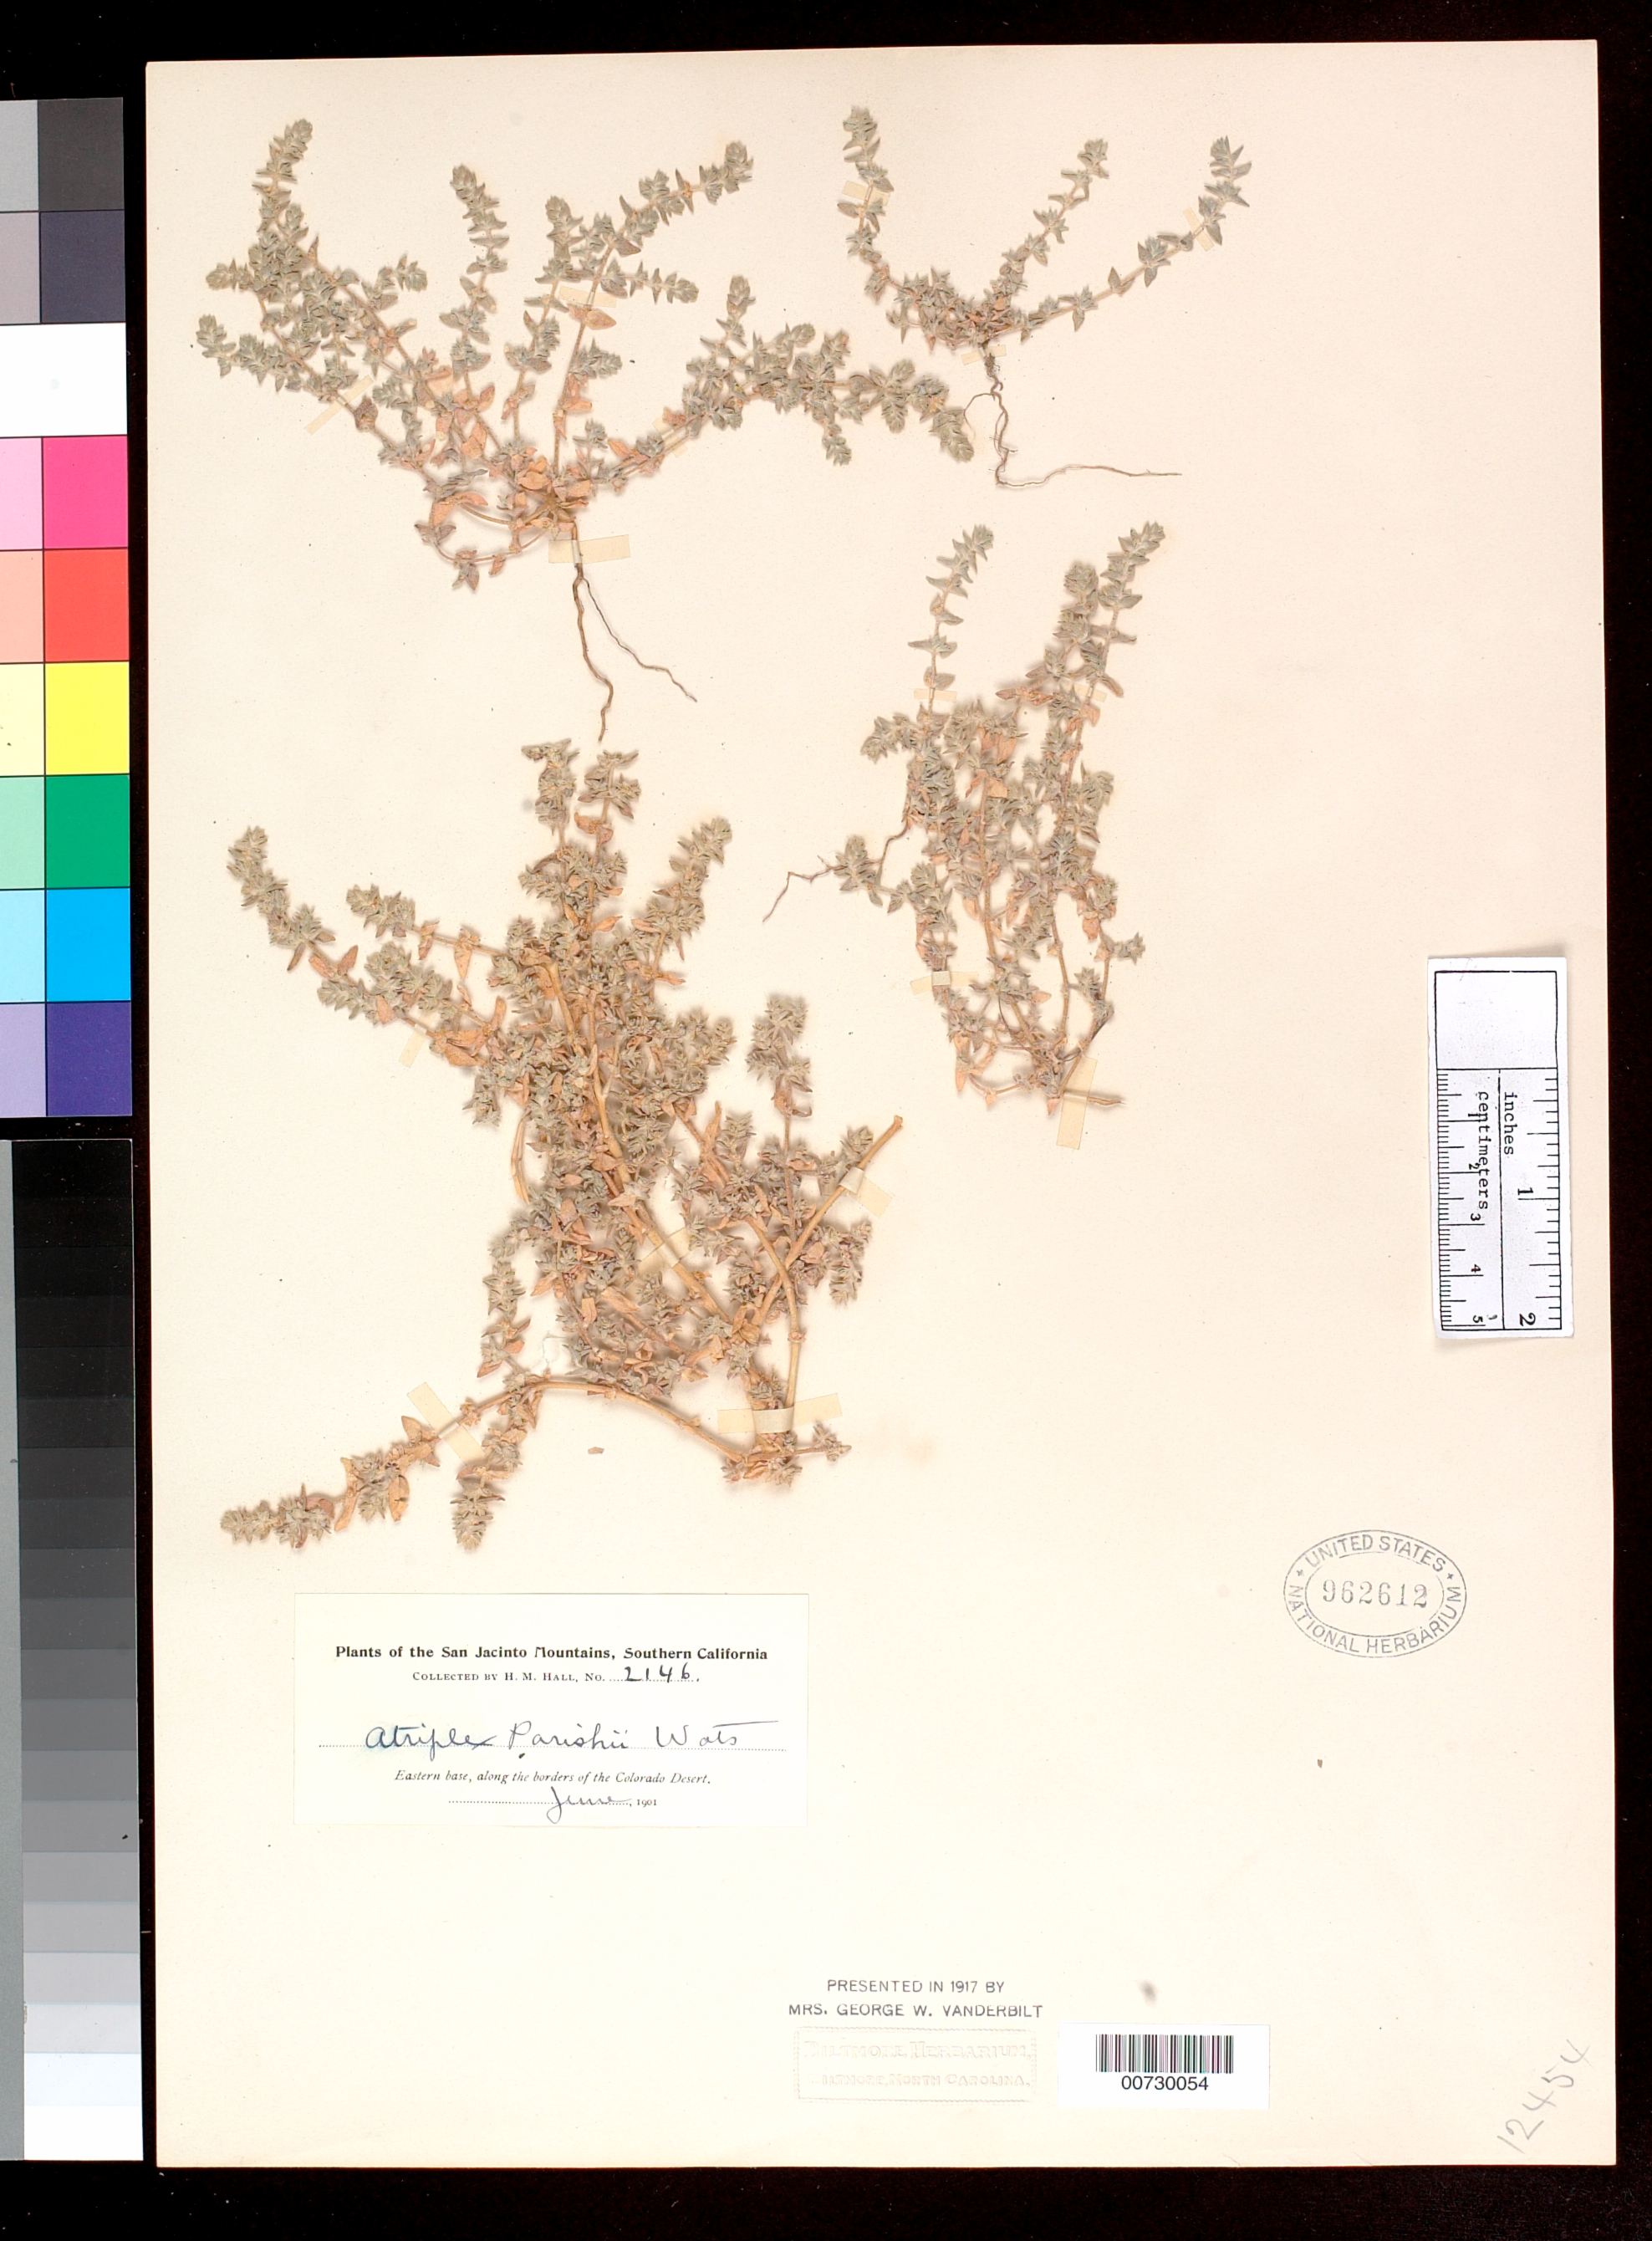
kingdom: Plantae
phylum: Tracheophyta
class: Magnoliopsida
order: Caryophyllales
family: Amaranthaceae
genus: Atriplex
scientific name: Atriplex parishii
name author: S. Watson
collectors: H. M. Hall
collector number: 2146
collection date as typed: Jun 1901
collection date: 1901-06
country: United States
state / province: California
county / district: Riverside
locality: Eastern base, along the borders of the Colorado Desert.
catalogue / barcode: US 962612